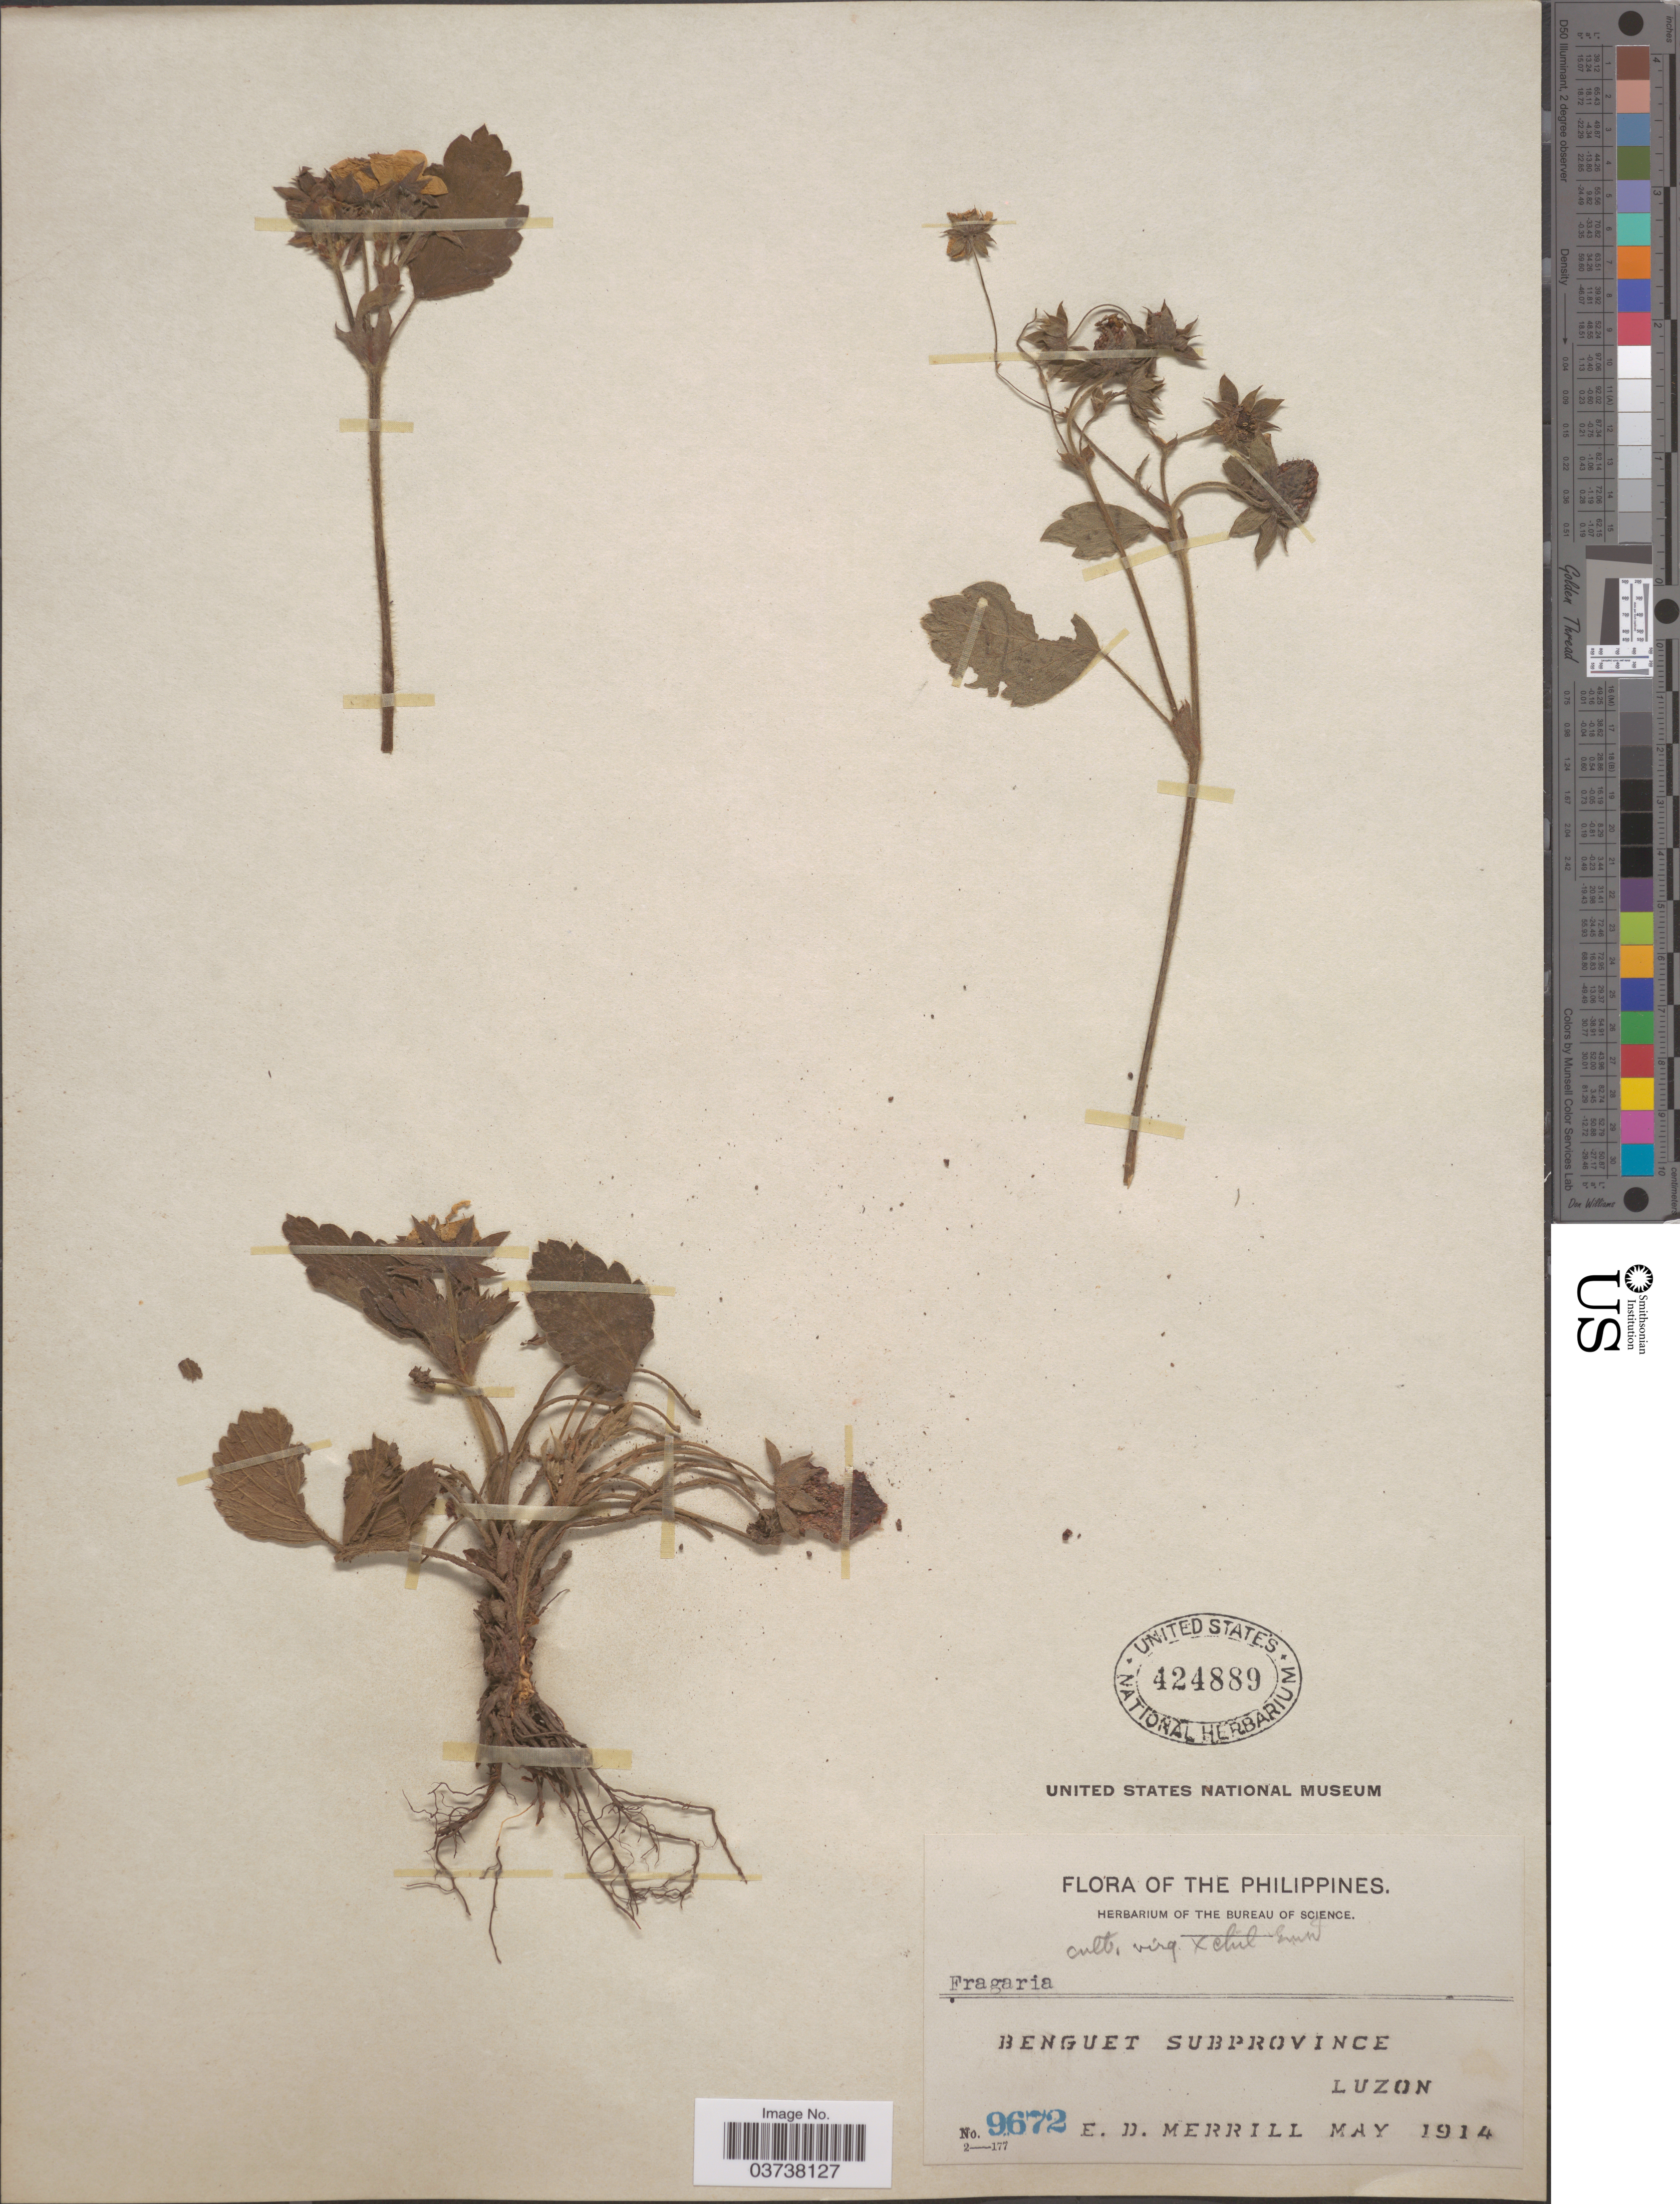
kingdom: Plantae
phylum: Tracheophyta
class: Magnoliopsida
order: Rosales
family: Rosaceae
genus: Fragaria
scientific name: Fragaria sp.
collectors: E. D. Merrill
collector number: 9672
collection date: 1914-05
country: Philippines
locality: Benguet Subprovince, Luzon.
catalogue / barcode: US 424889